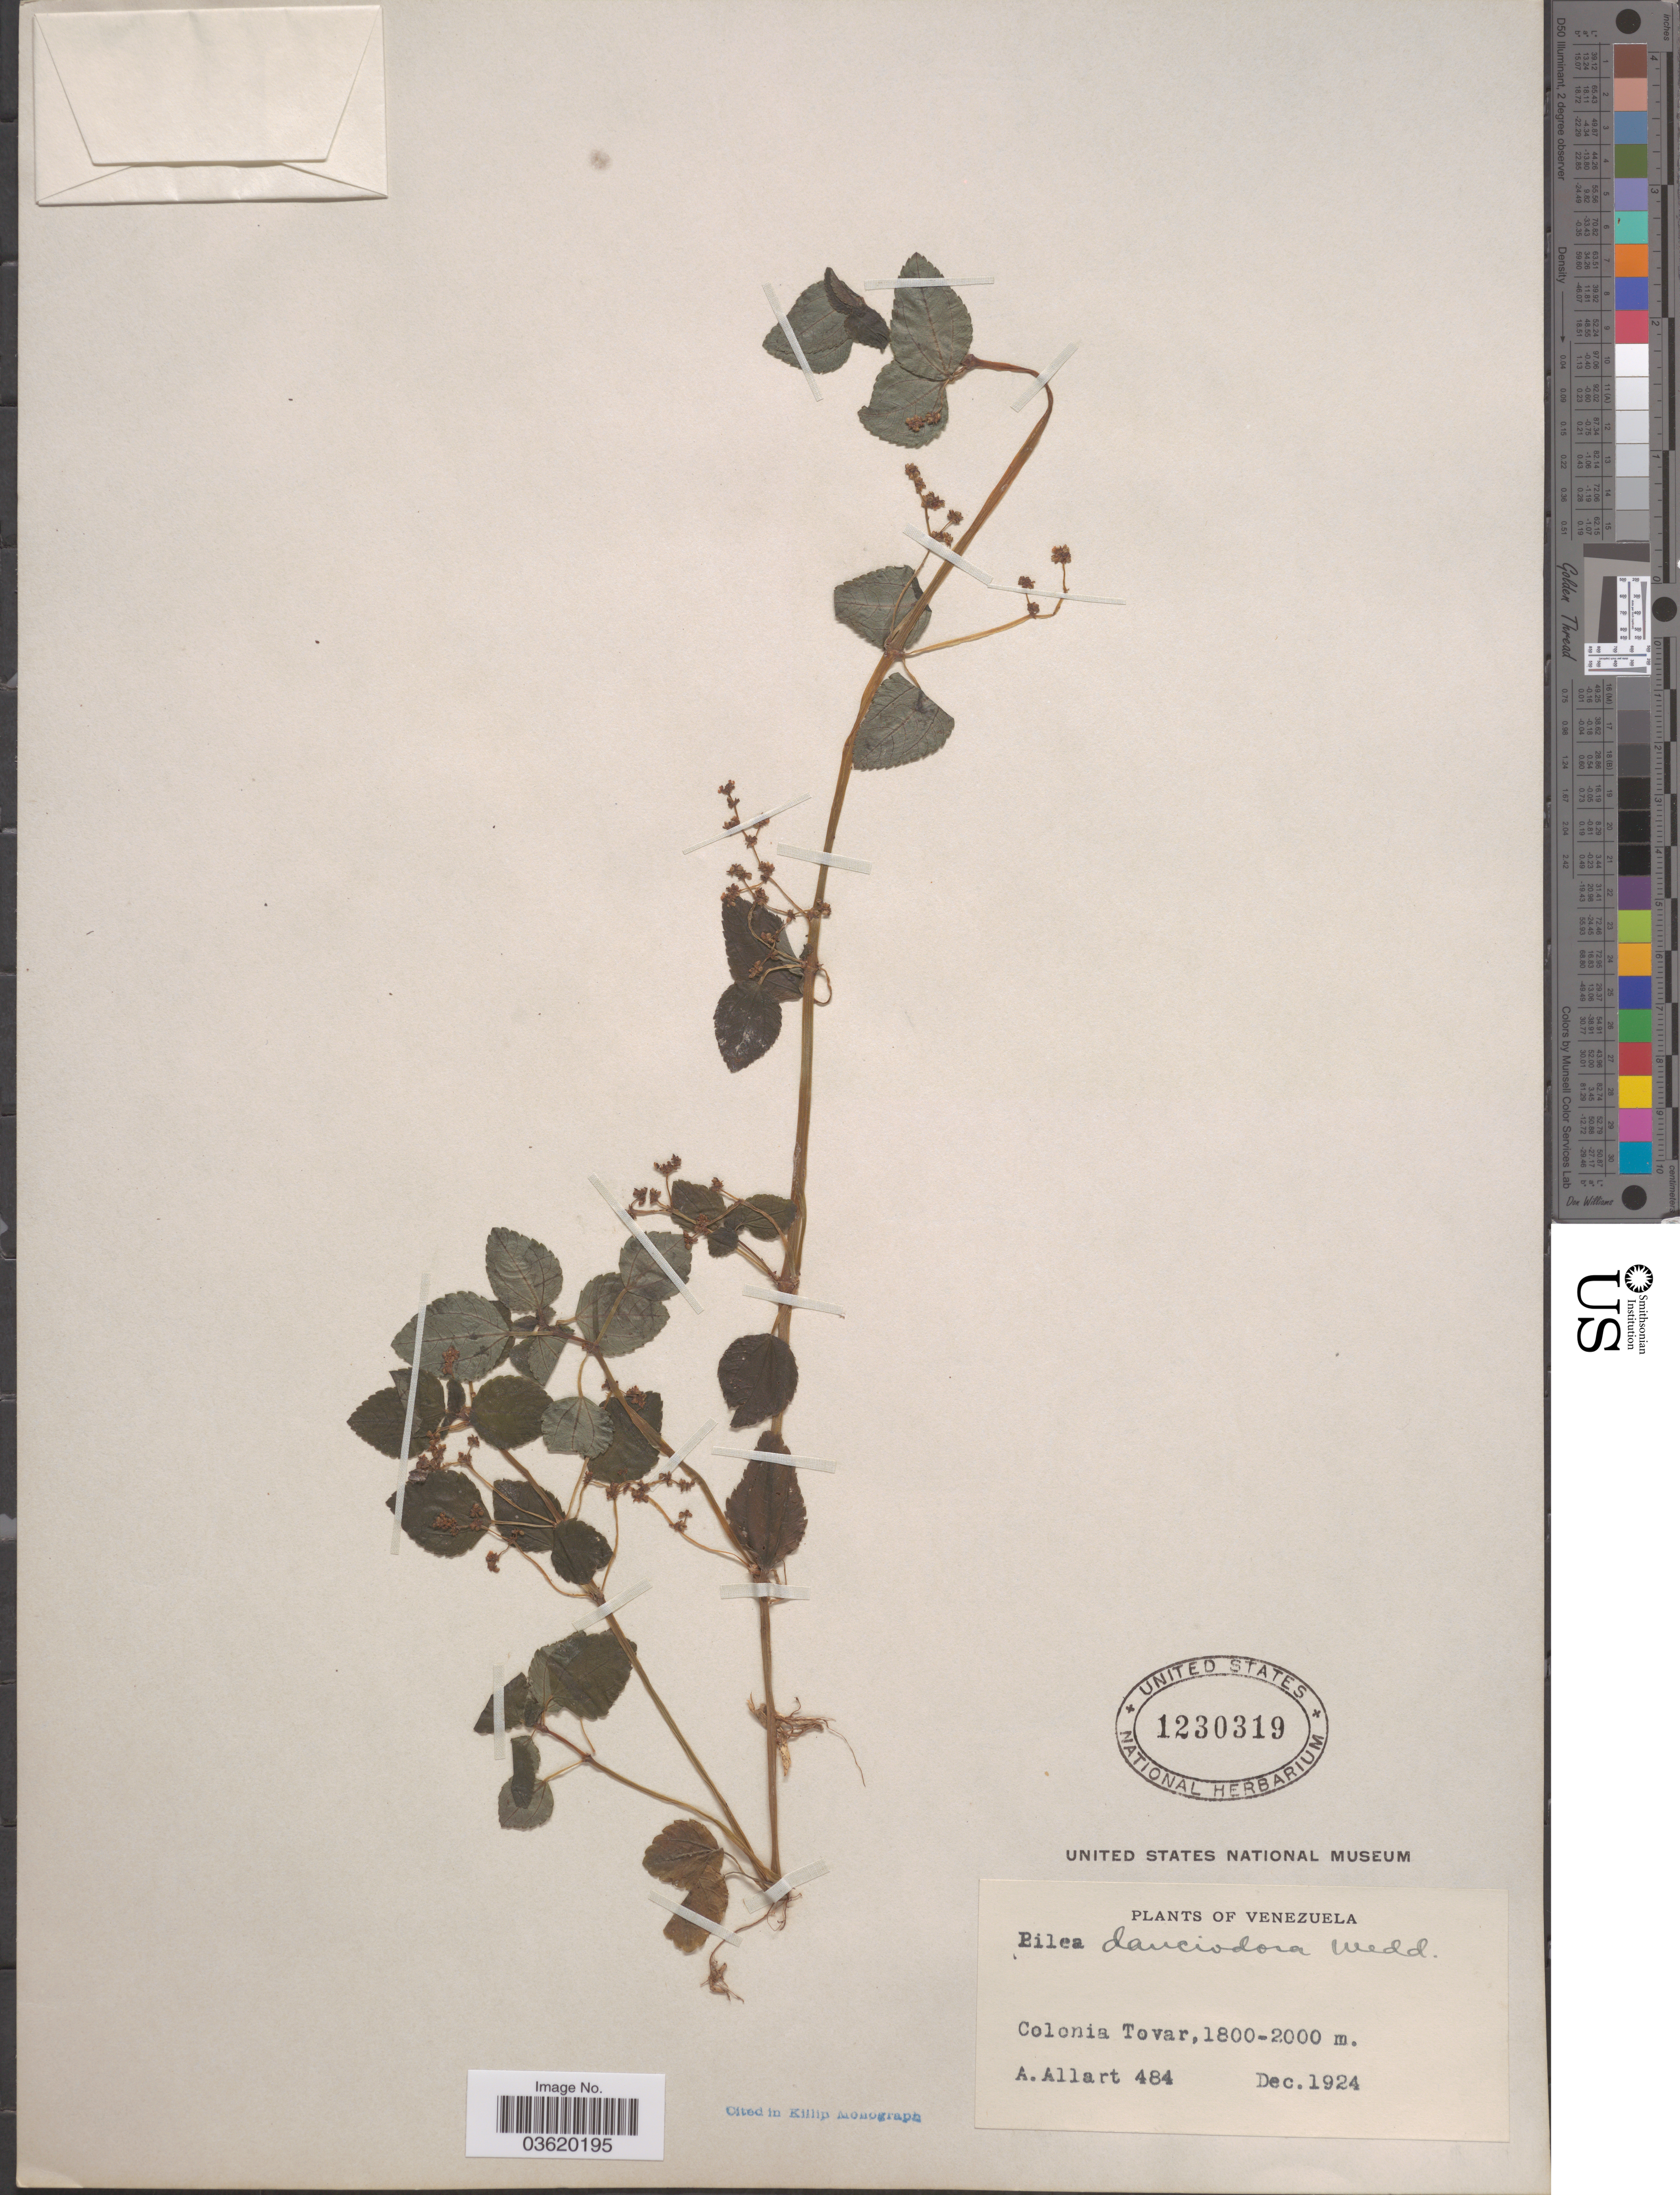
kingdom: Plantae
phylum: Tracheophyta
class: Magnoliopsida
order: Rosales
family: Urticaceae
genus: Pilea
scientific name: Pilea dauciodora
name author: Pav. ex Wedd.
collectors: A. Allart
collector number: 484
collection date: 1924-12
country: Venezuela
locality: Colonia Tovar.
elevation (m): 1800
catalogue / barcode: US 1230319